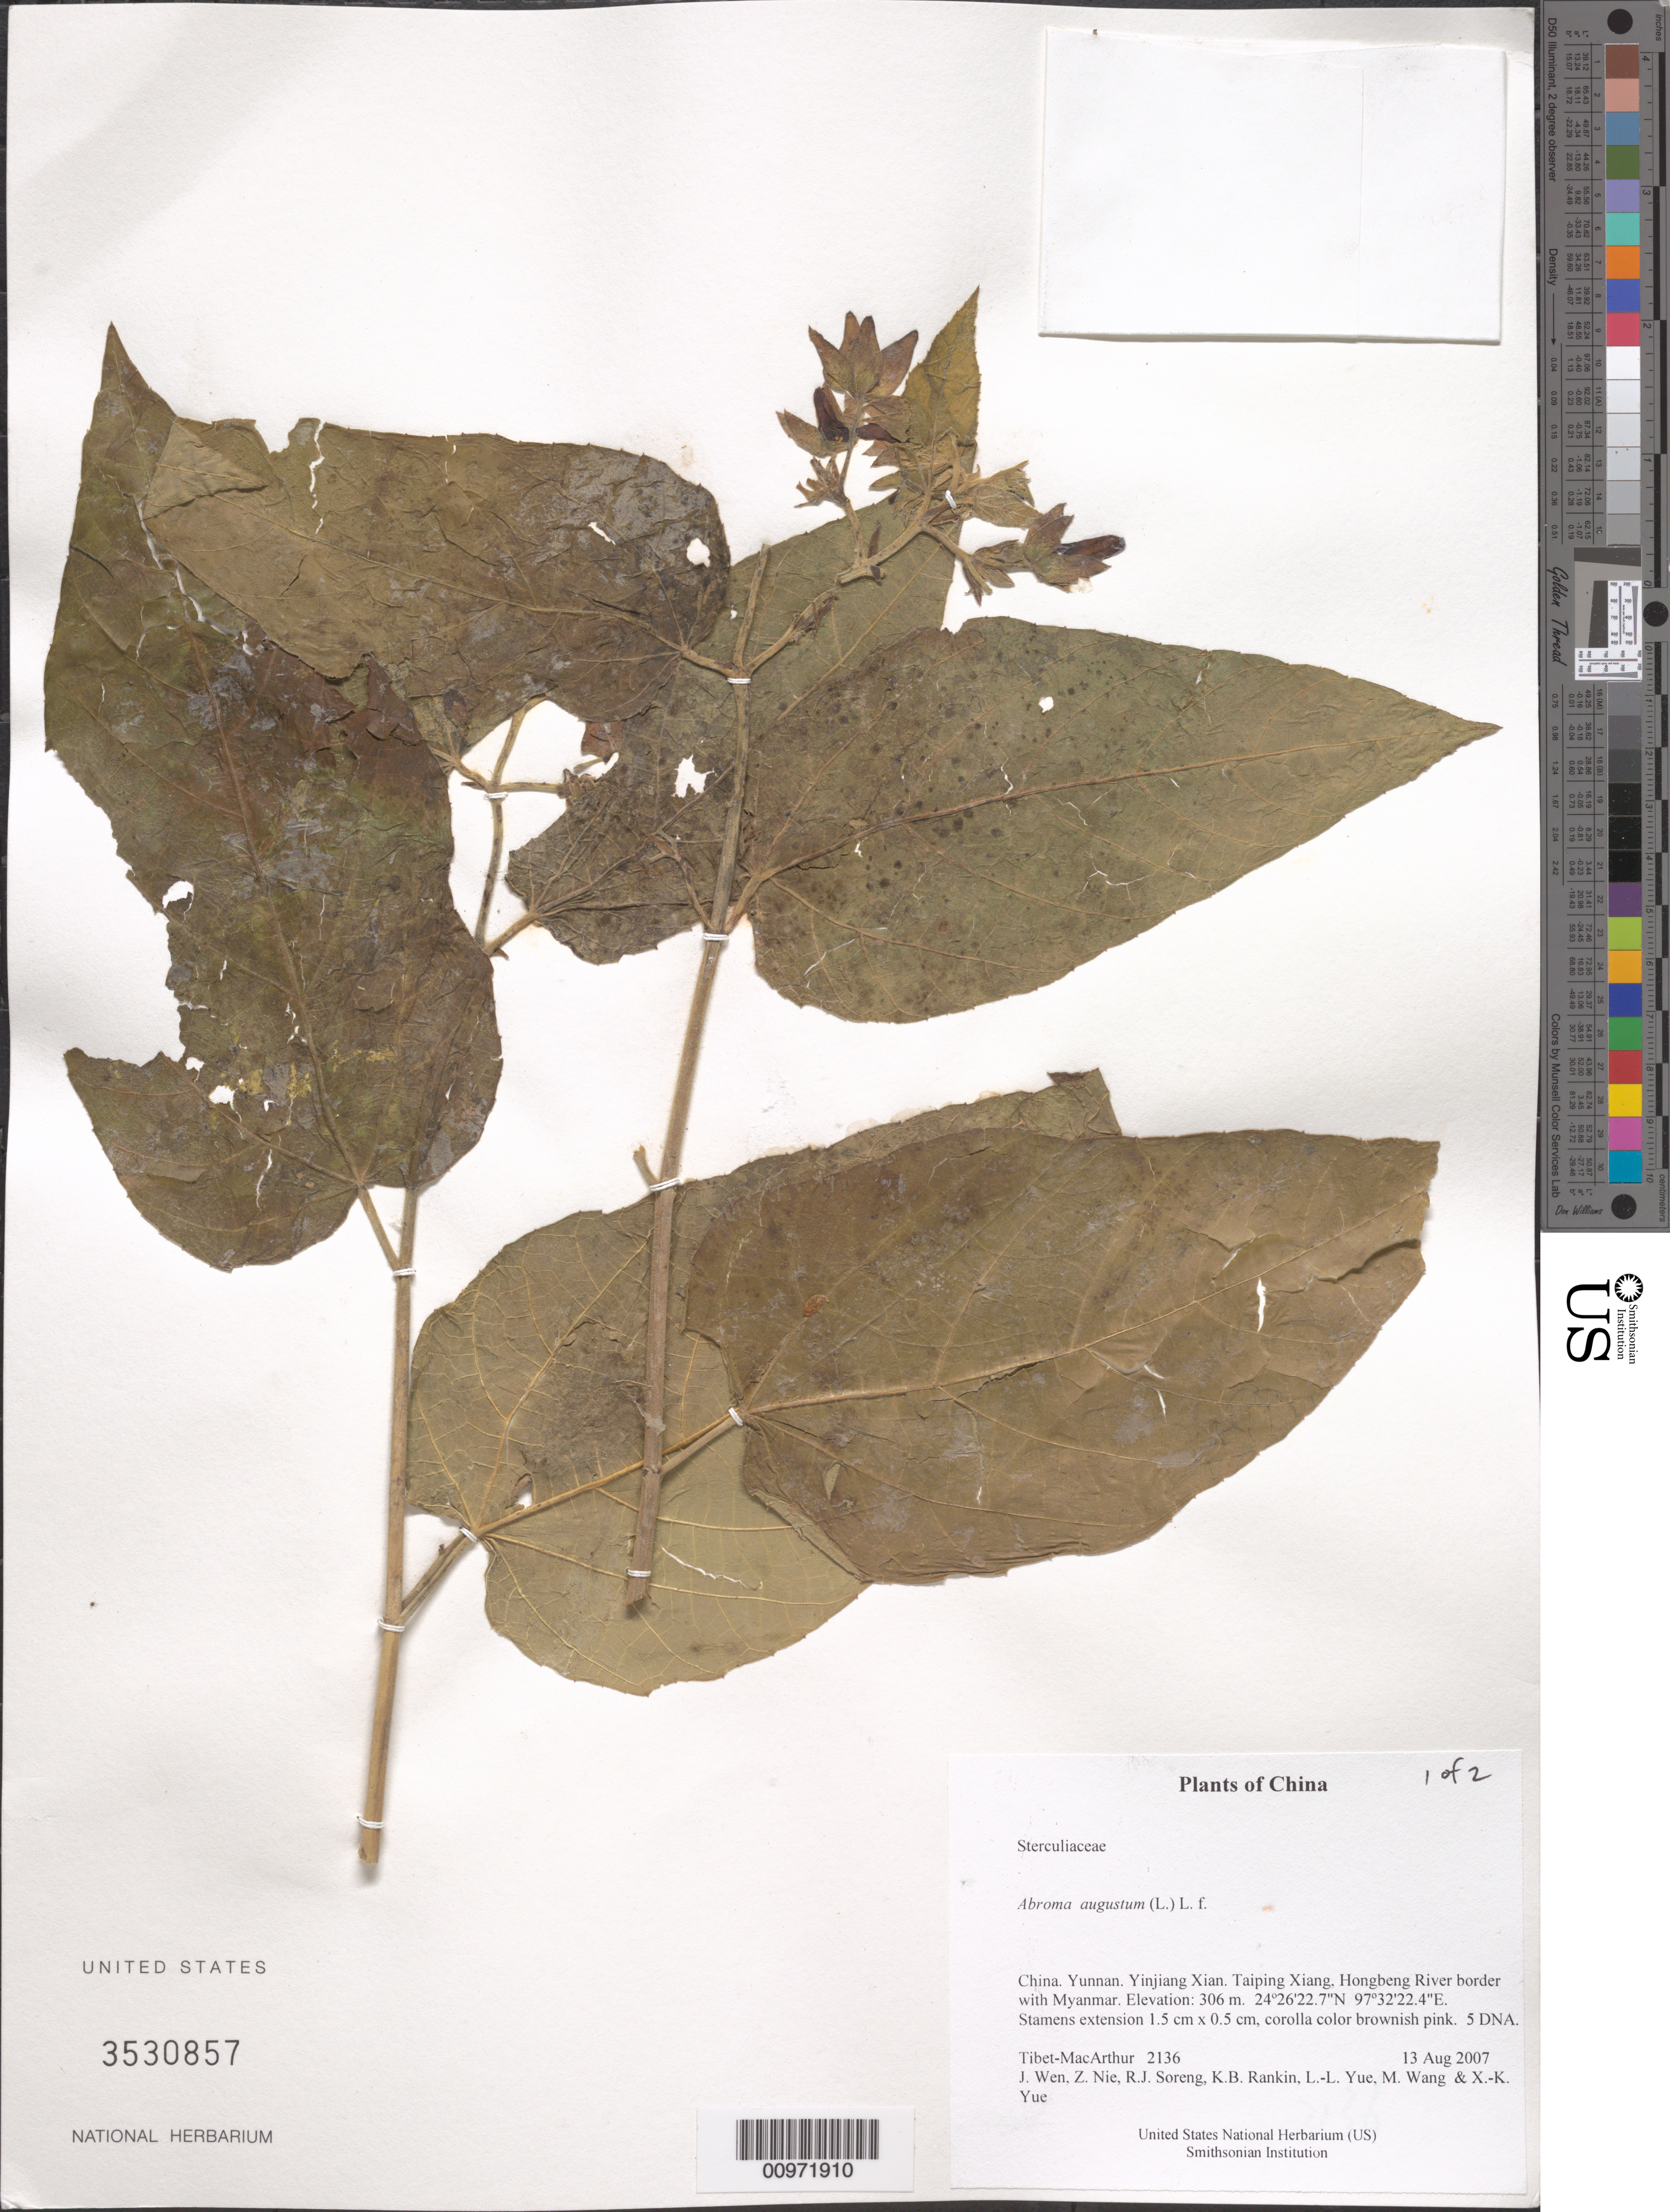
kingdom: Plantae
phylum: Tracheophyta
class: Magnoliopsida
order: Malvales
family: Malvaceae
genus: Abroma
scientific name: Abroma augusta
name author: (L.) L. f.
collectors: Tibet-MacArthur, J. Wen, Z. Nie, R. J. Soreng, K. Rankin, L. Yue, M. Wang & X. Yue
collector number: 2136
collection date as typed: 13 Aug 2007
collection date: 2007-08-13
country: China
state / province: Yunnan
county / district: Yinjiang Xian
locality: Taiping Xiang, Hongbeng River border with Myanmar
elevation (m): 306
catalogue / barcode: US 3530857